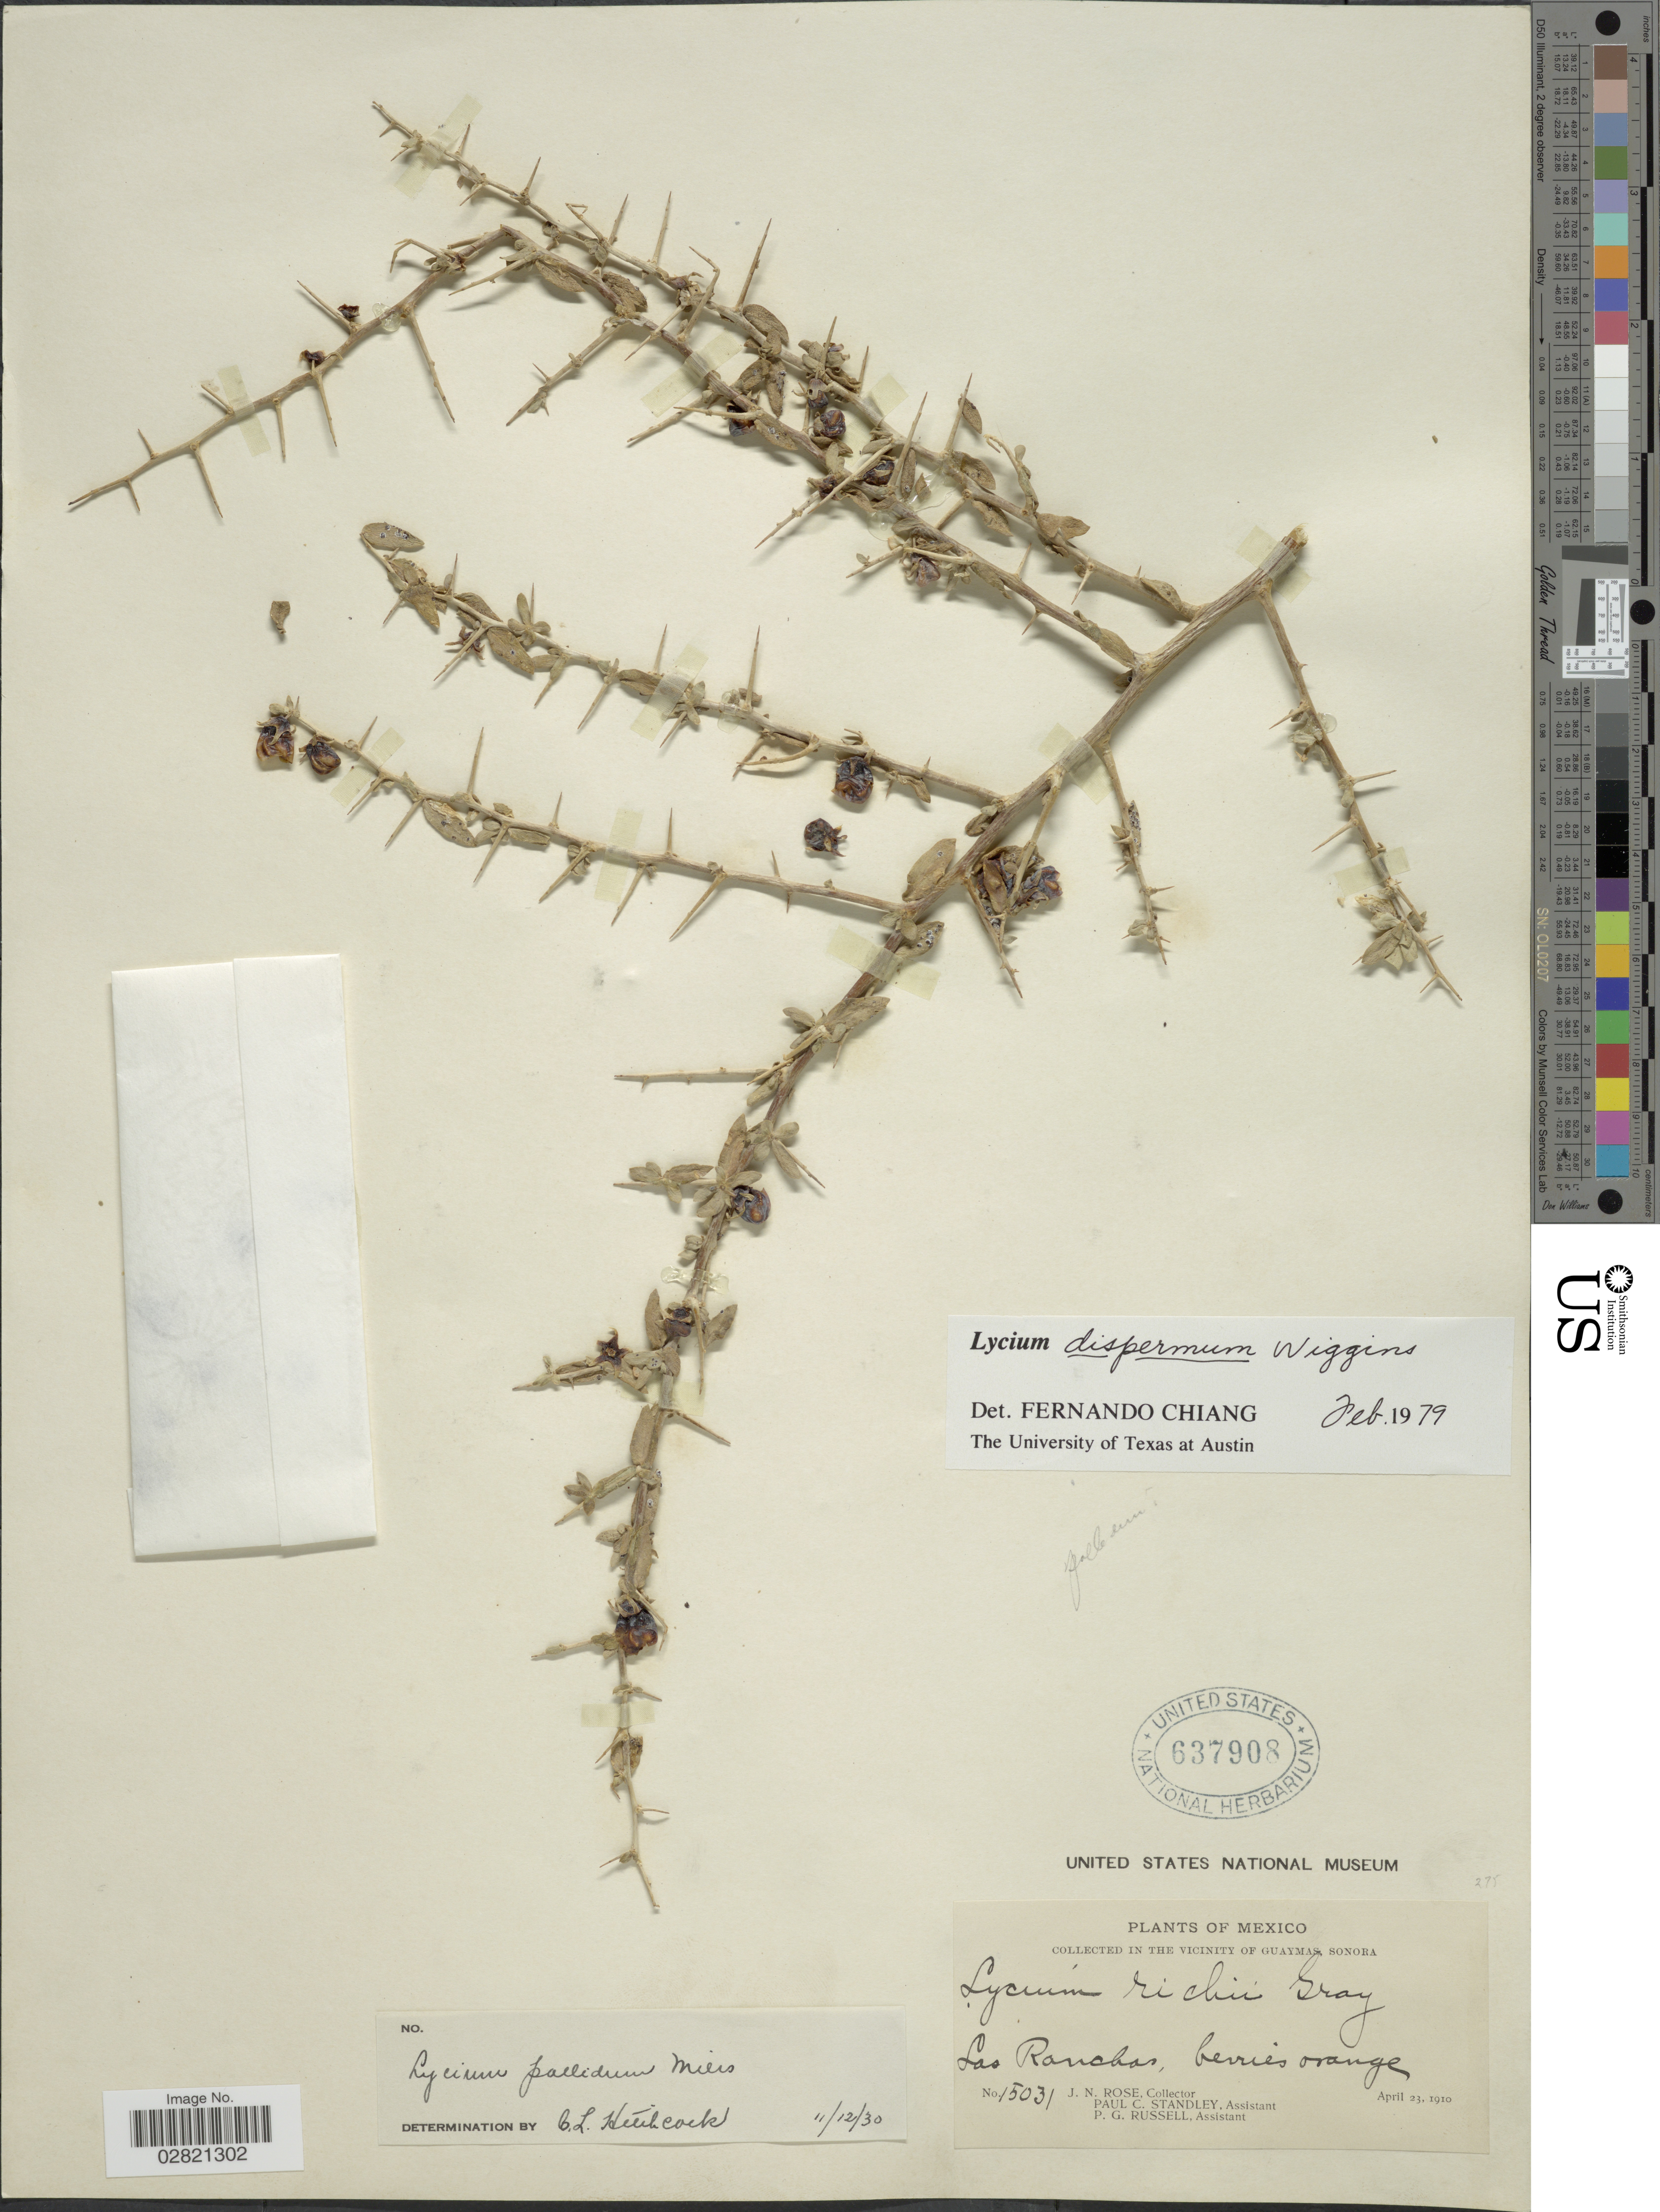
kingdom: Plantae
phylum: Tracheophyta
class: Magnoliopsida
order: Solanales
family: Solanaceae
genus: Lycium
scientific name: Lycium dispermum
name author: Wiggins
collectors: J. N. Rose, P. C. Standley & P. G. Russell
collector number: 15031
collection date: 1910-04-23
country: Mexico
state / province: Sonora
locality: Vicinity of Guaymas, Los Ranchos.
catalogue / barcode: US 637908